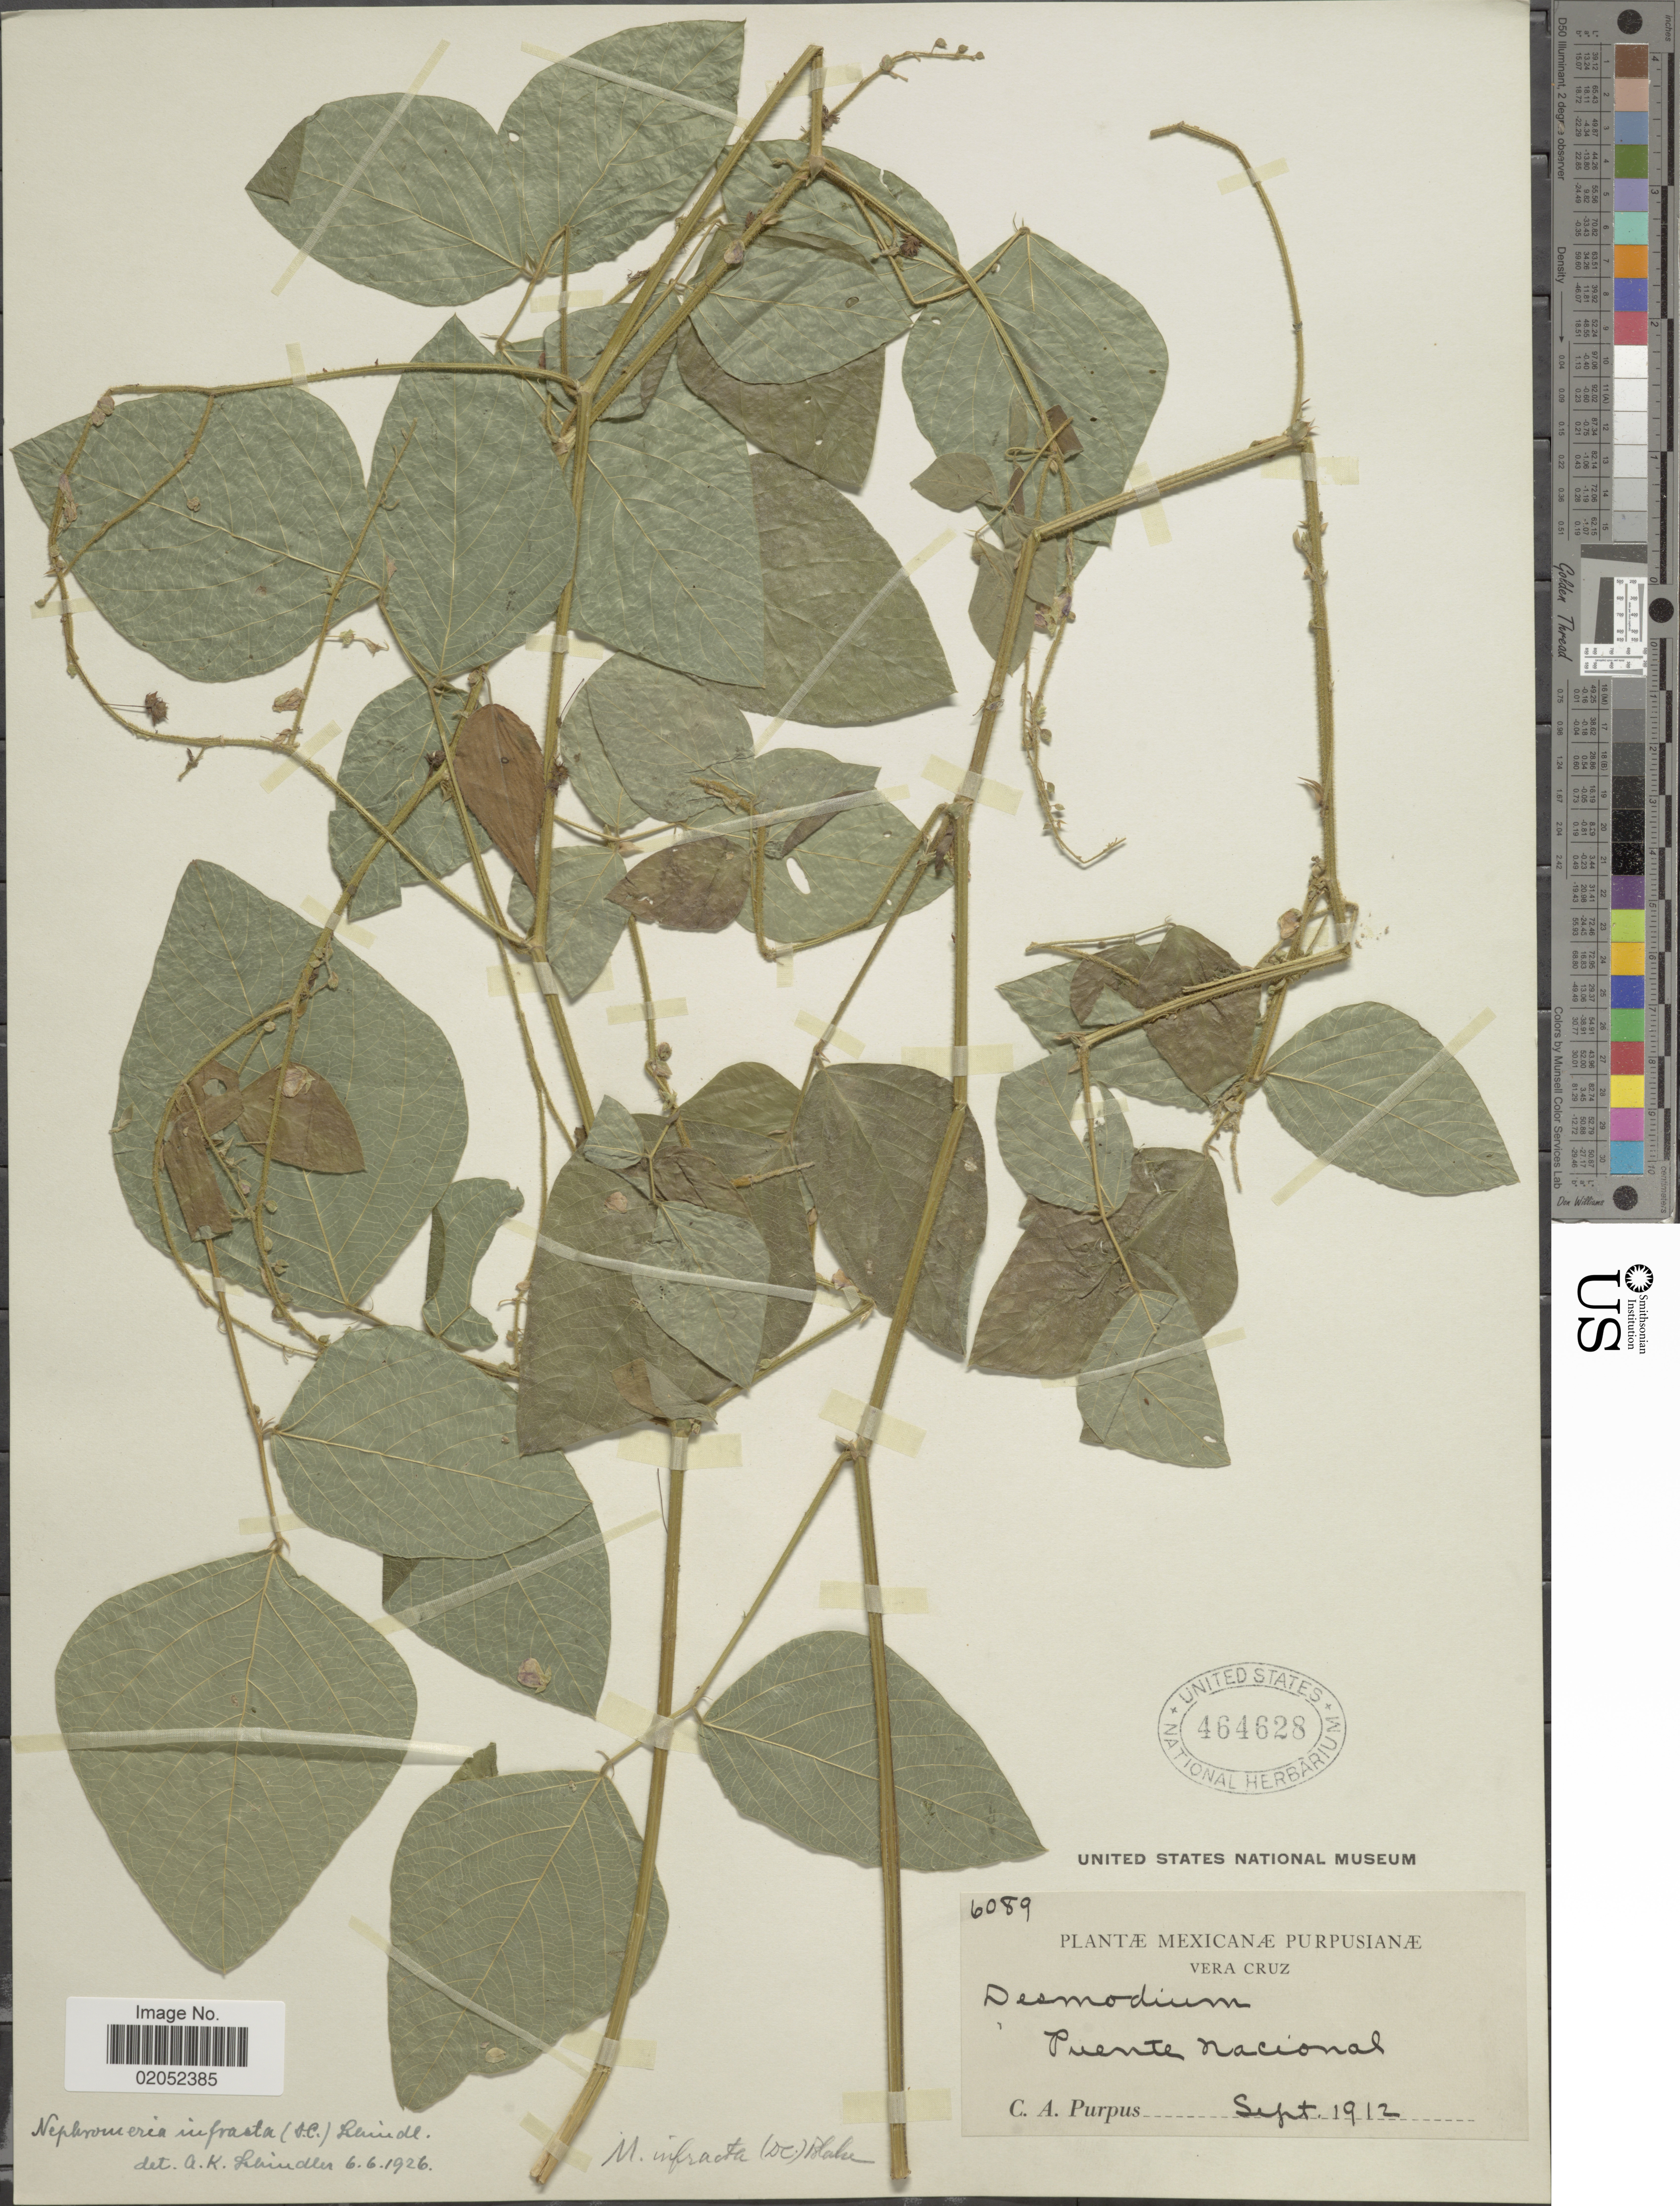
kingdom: Plantae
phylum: Tracheophyta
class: Magnoliopsida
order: Fabales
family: Fabaceae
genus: Desmodium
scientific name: Desmodium infractum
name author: DC.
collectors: C. A. Purpus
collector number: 6089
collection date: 1912-09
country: Mexico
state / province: Veracruz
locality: Vera Cruz, Puente Nacional.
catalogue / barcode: US 464628